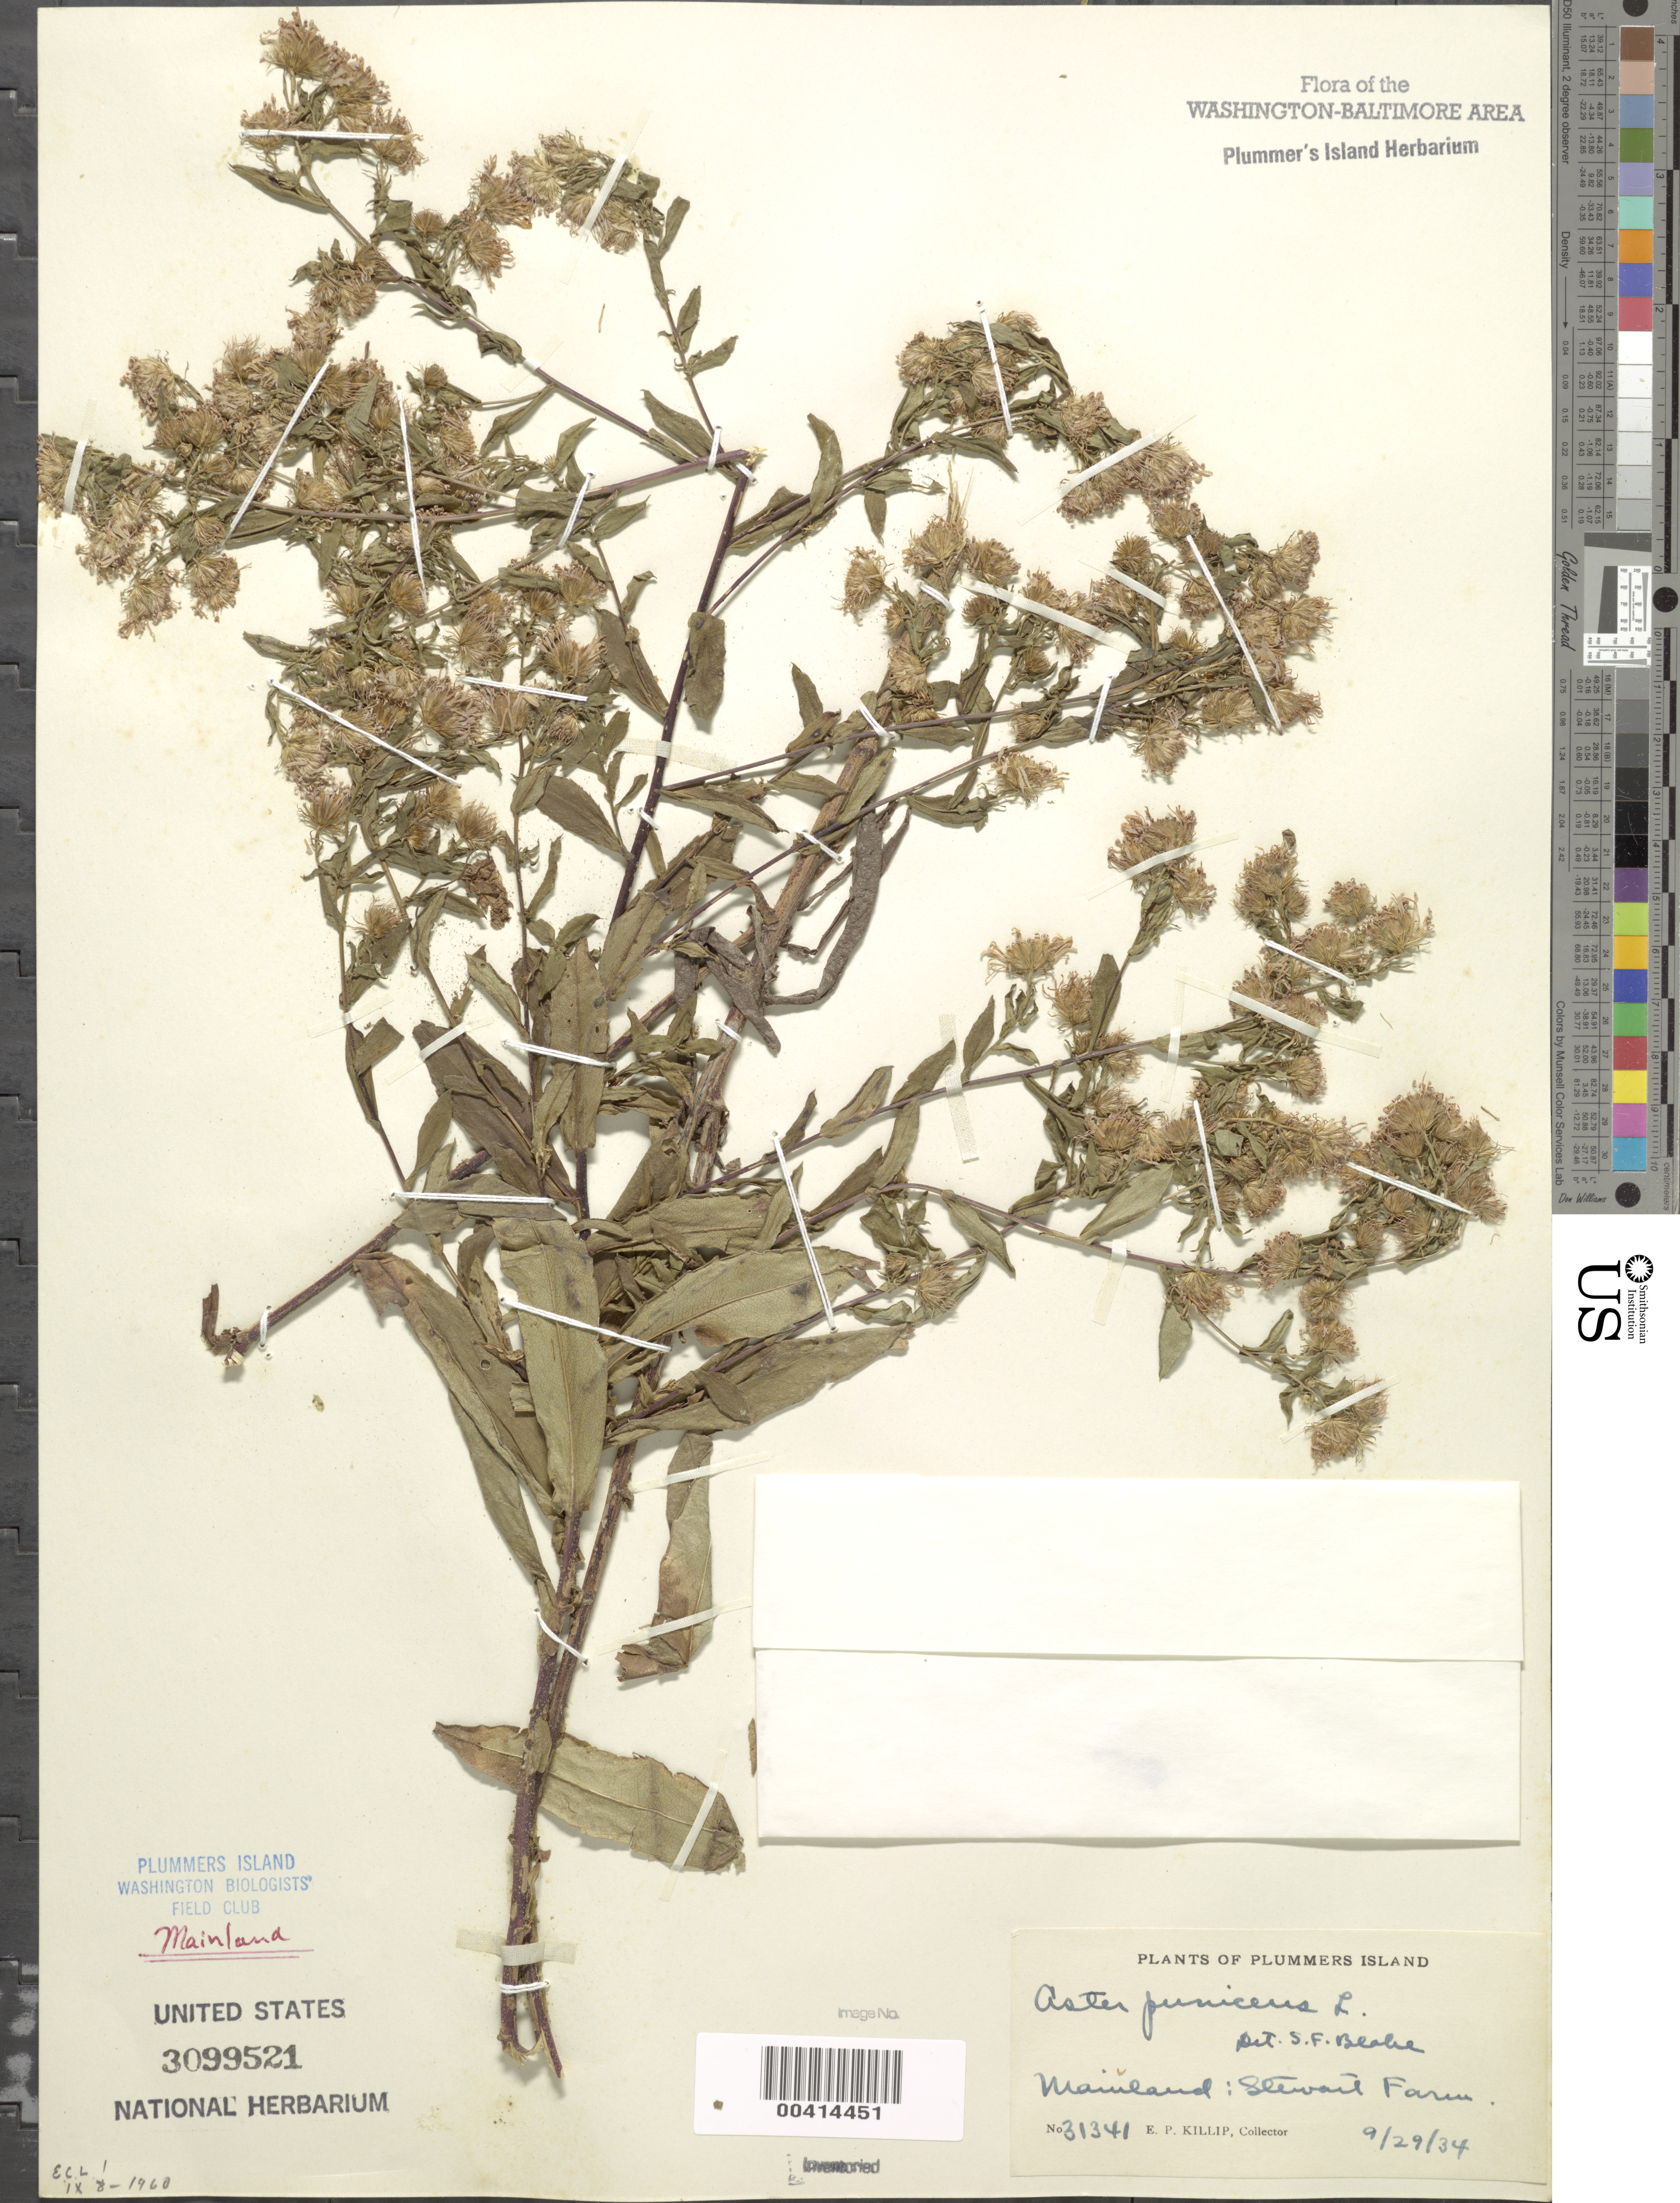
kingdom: Plantae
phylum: Tracheophyta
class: Magnoliopsida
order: Asterales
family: Asteraceae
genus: Symphyotrichum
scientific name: Symphyotrichum puniceum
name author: (L.) Á. Löve & D. Löve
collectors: E. P. Killip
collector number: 31341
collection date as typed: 29 Sep 1934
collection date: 1934-09-29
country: United States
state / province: Maryland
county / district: Montgomery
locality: Plummer's Island; mainland, Stewart Farm C. & O. Canal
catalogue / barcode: US 3099521